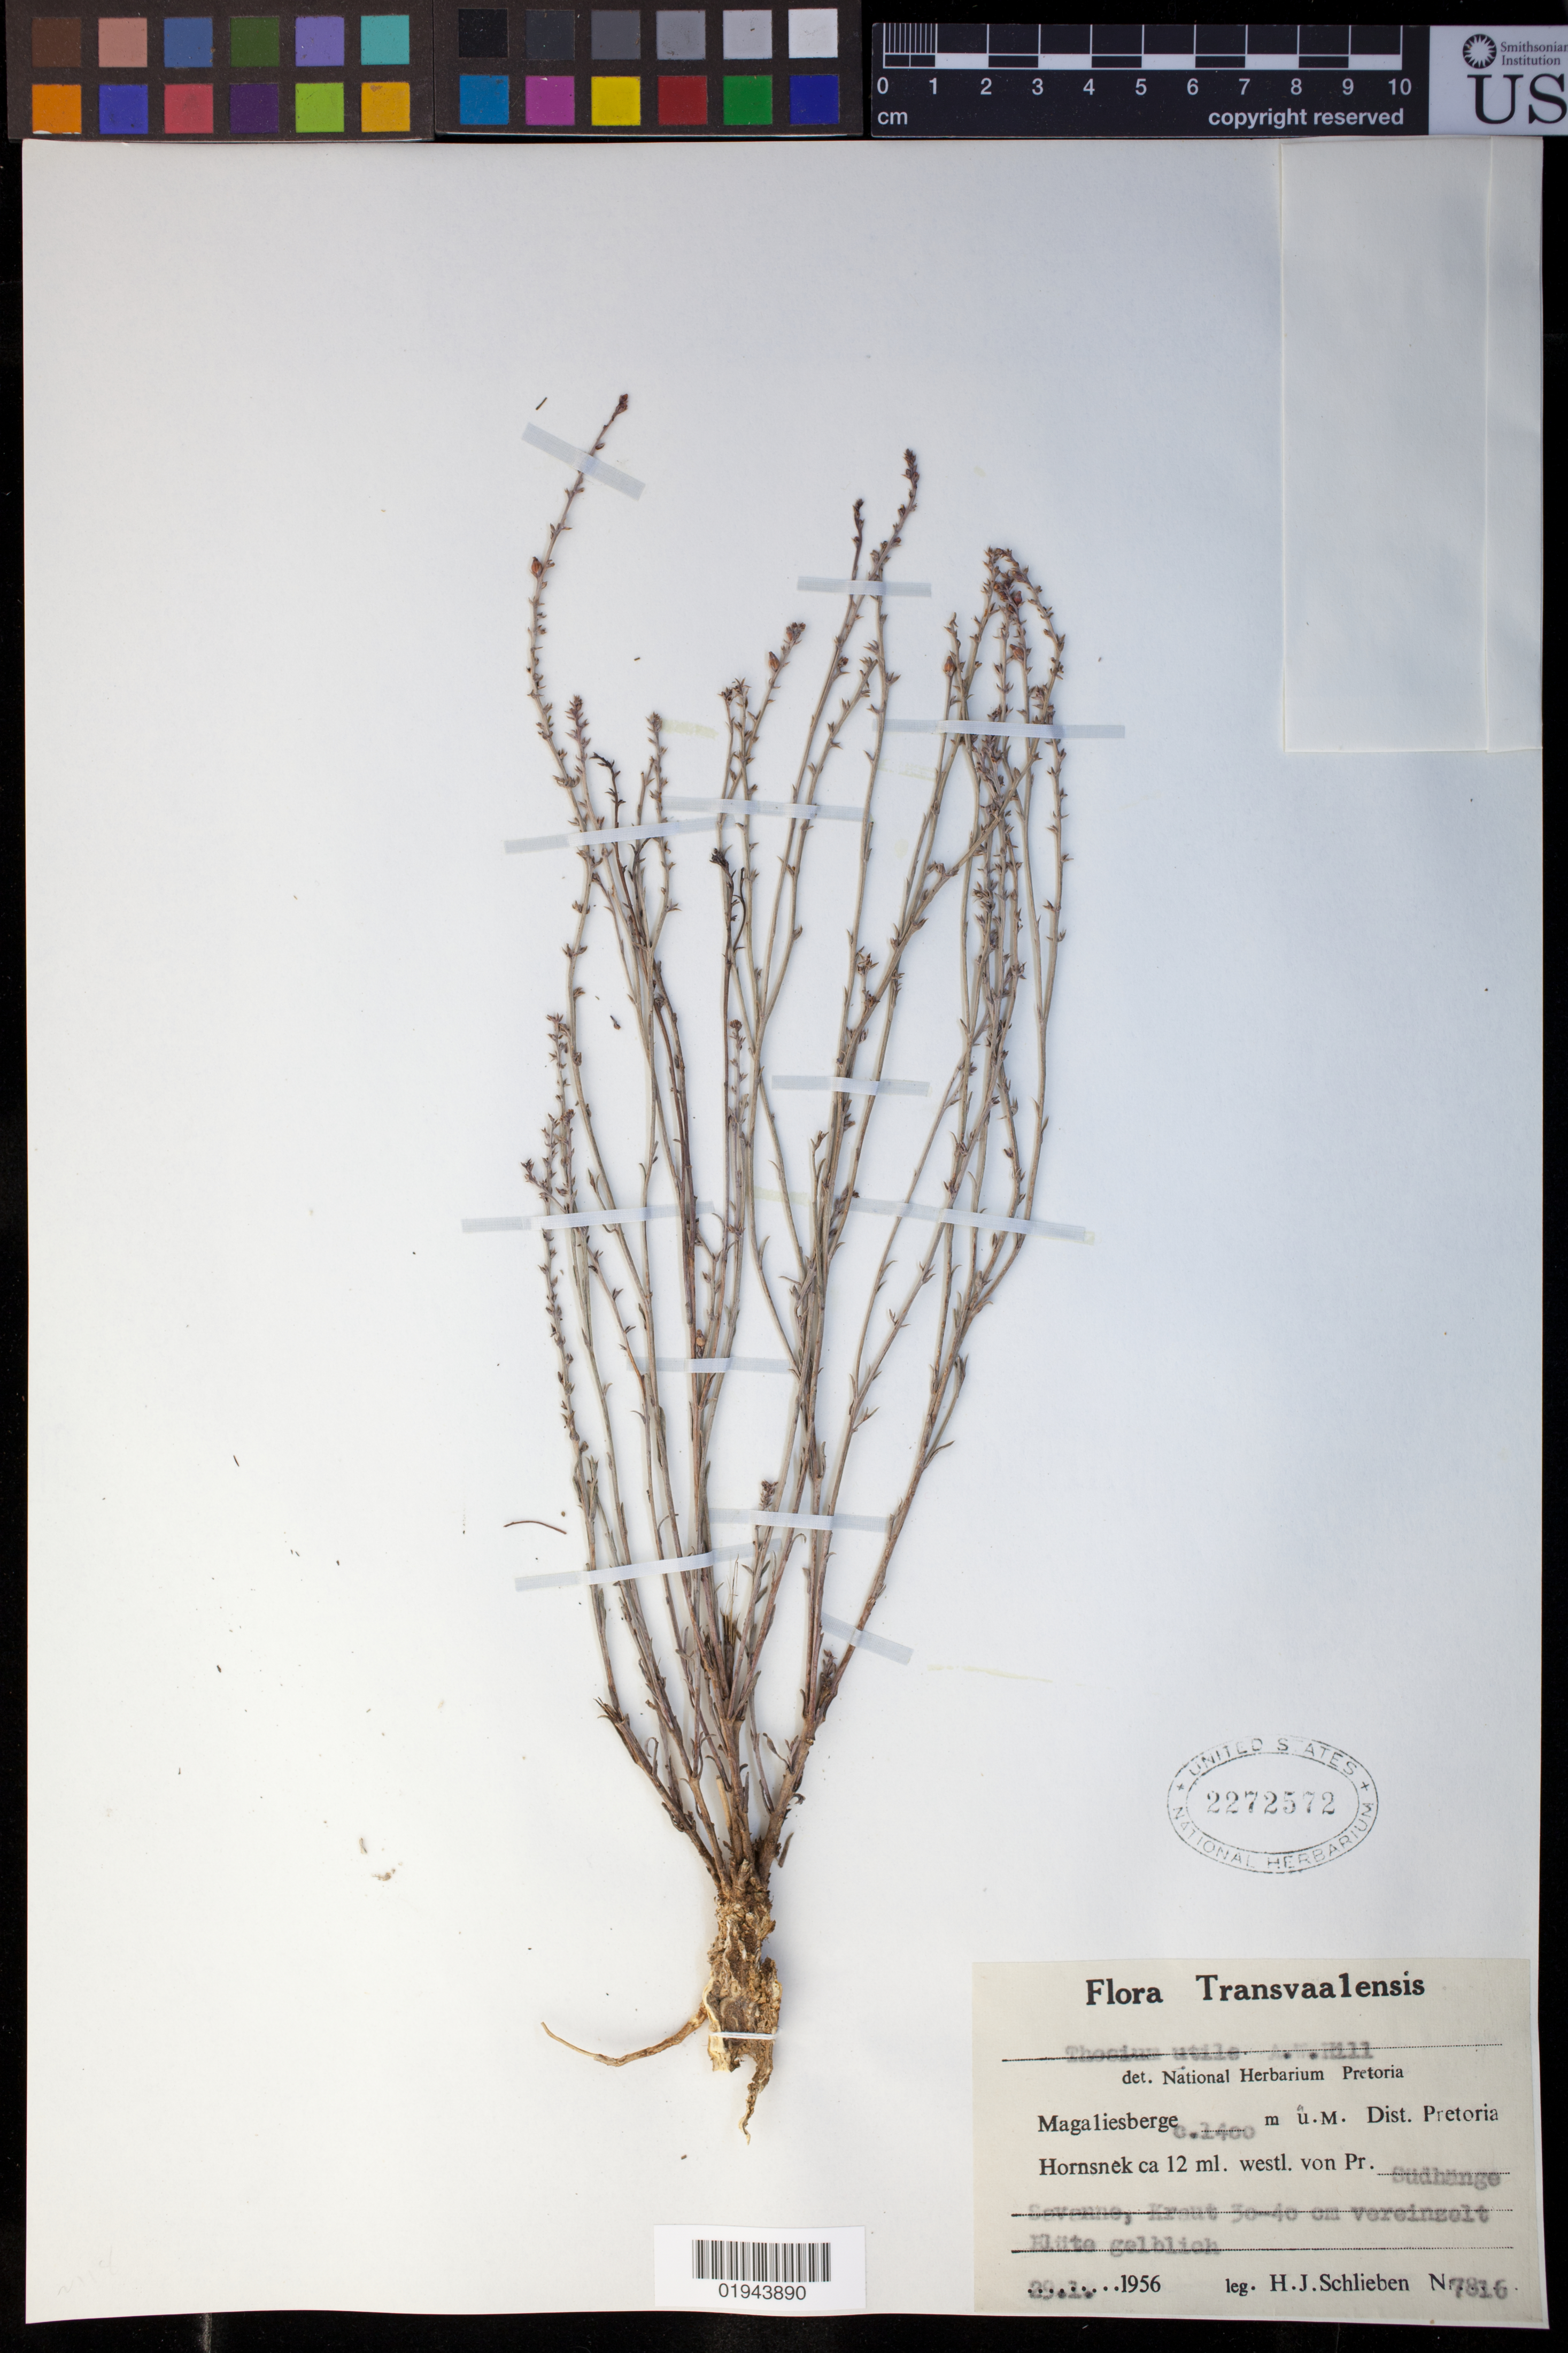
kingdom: Plantae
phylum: Tracheophyta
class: Magnoliopsida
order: Santalales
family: Thesiaceae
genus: Thesium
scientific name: Thesium utile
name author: A.W. Hill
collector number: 7816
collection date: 1956-01-09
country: South Africa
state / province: North West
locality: Magaliesberg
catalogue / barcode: US 2272572